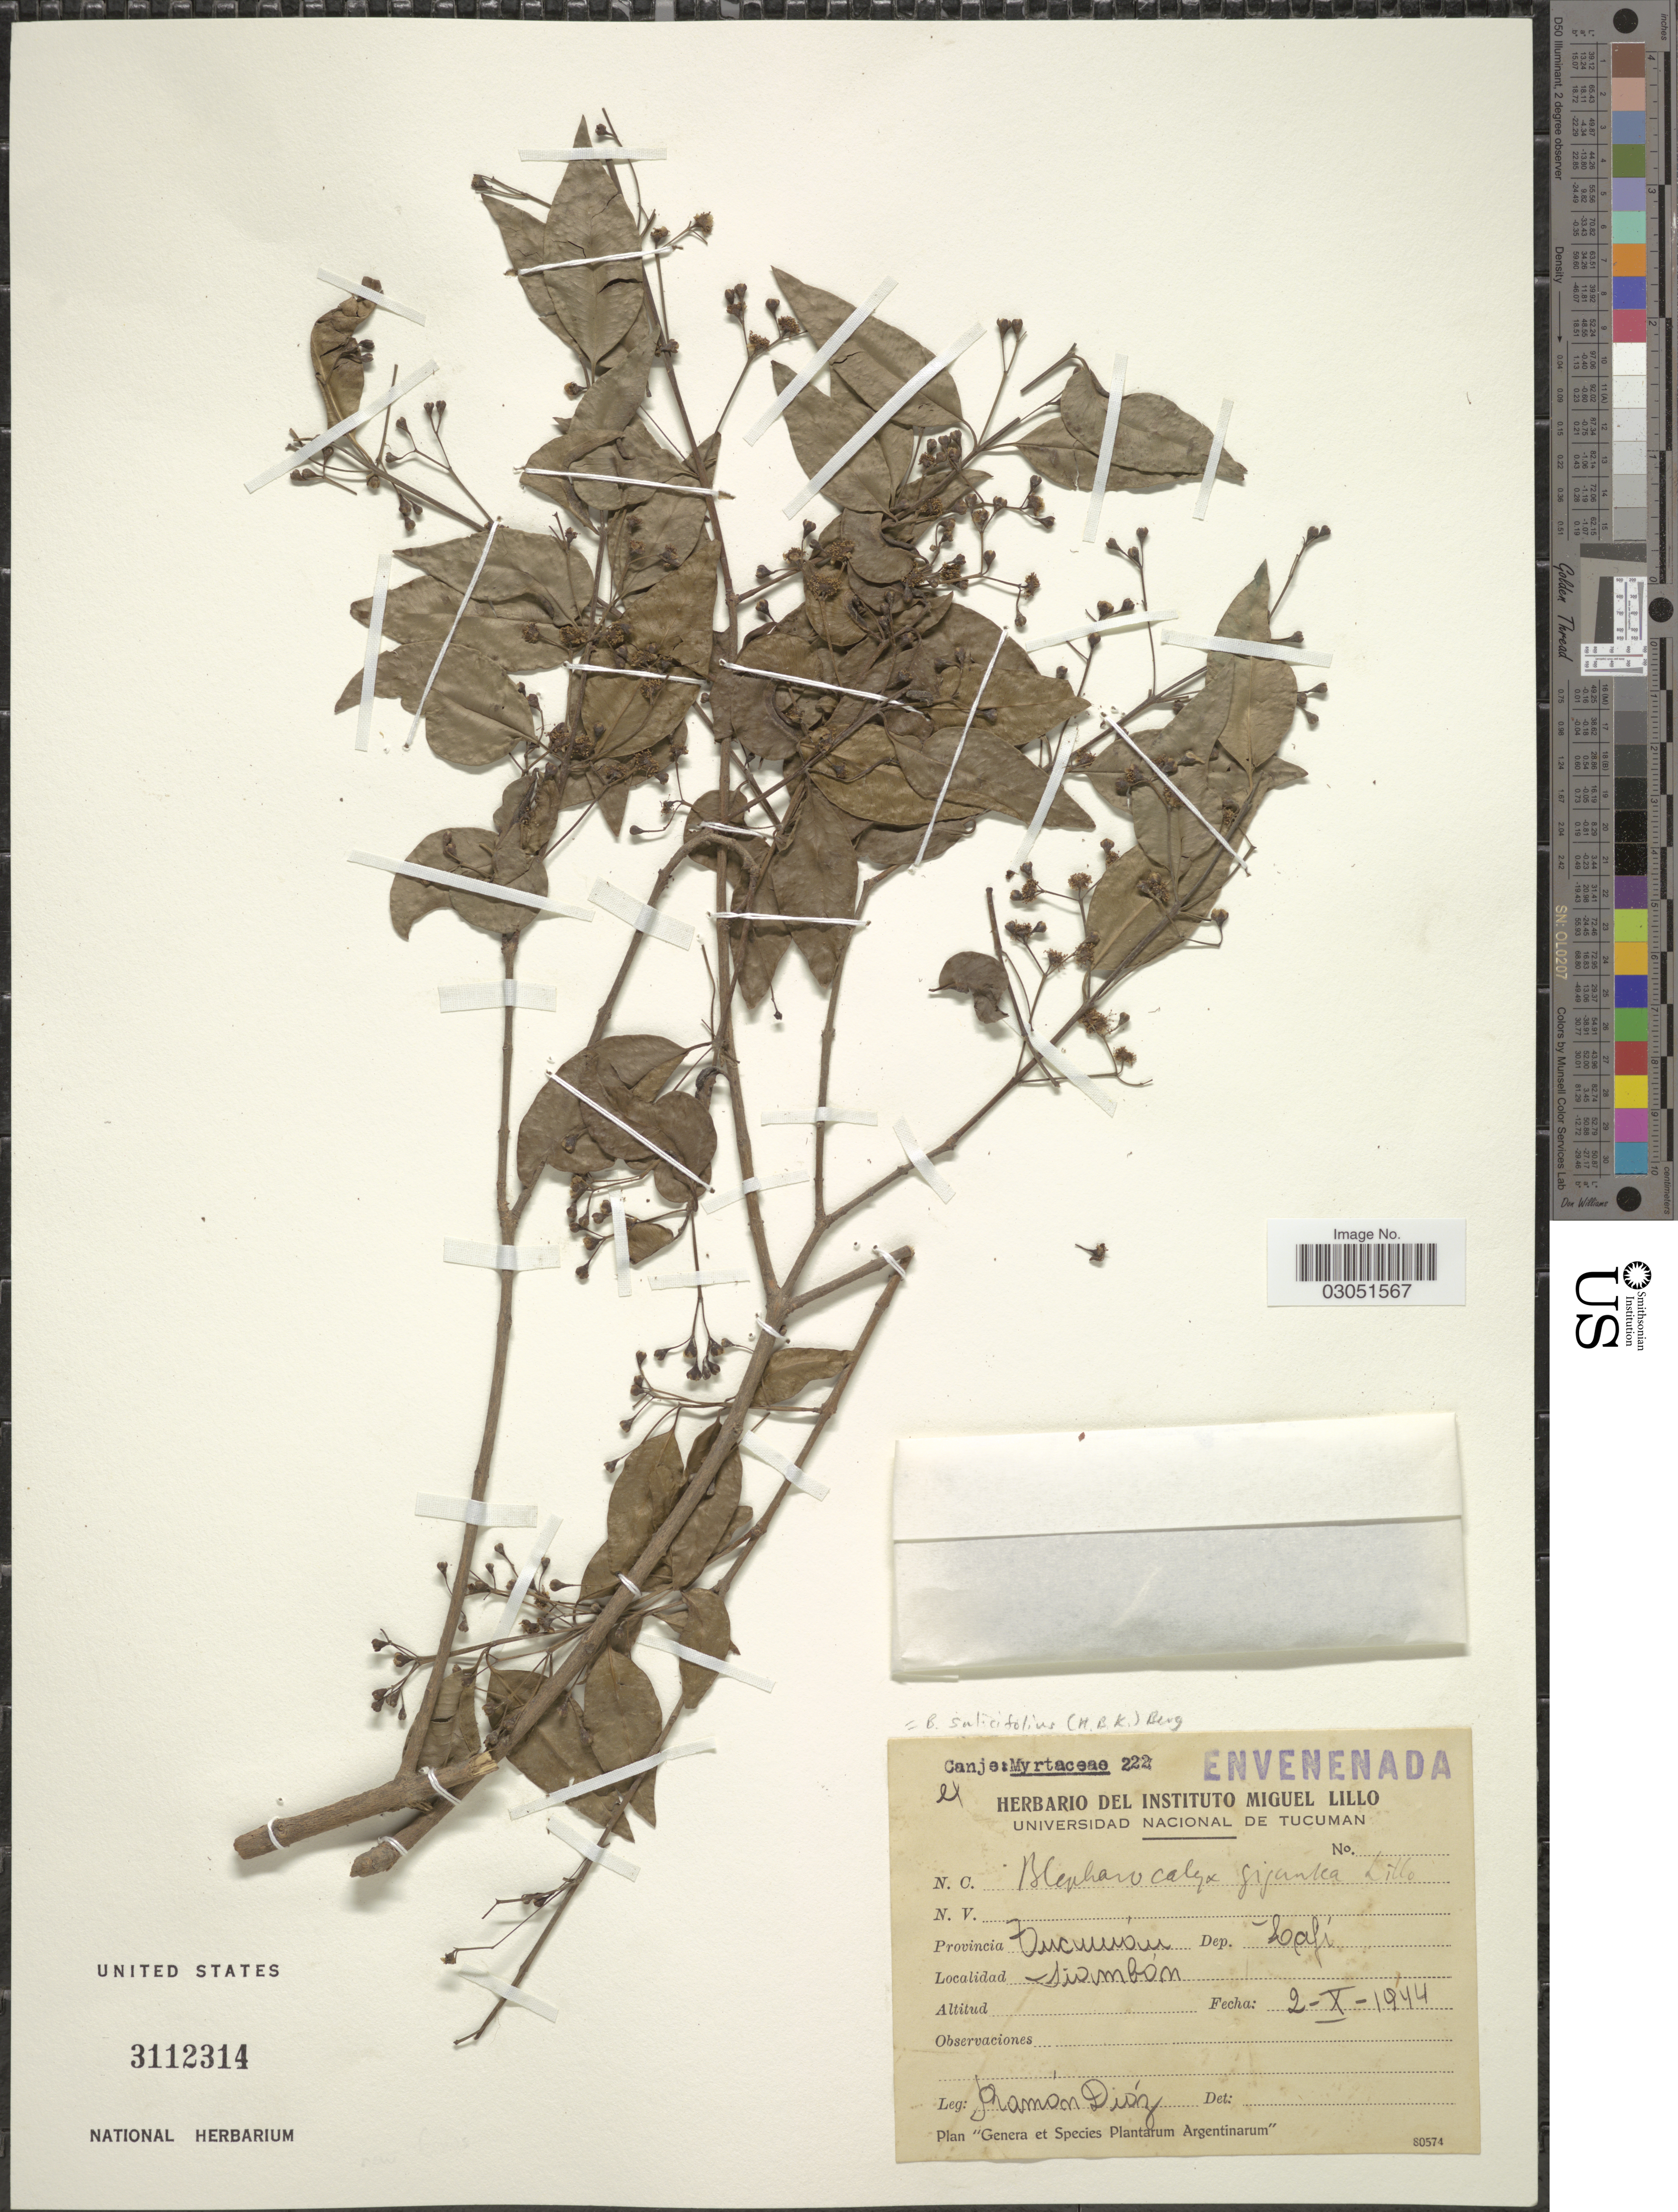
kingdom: Plantae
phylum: Tracheophyta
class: Magnoliopsida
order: Myrtales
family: Myrtaceae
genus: Blepharocalyx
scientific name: Blepharocalyx salicifolius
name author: (Kunth) O. Berg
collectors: R. Diaz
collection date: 1944-10-02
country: Argentina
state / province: Tucuman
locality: Dep. Tafi, Siambón.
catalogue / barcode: US 3112314